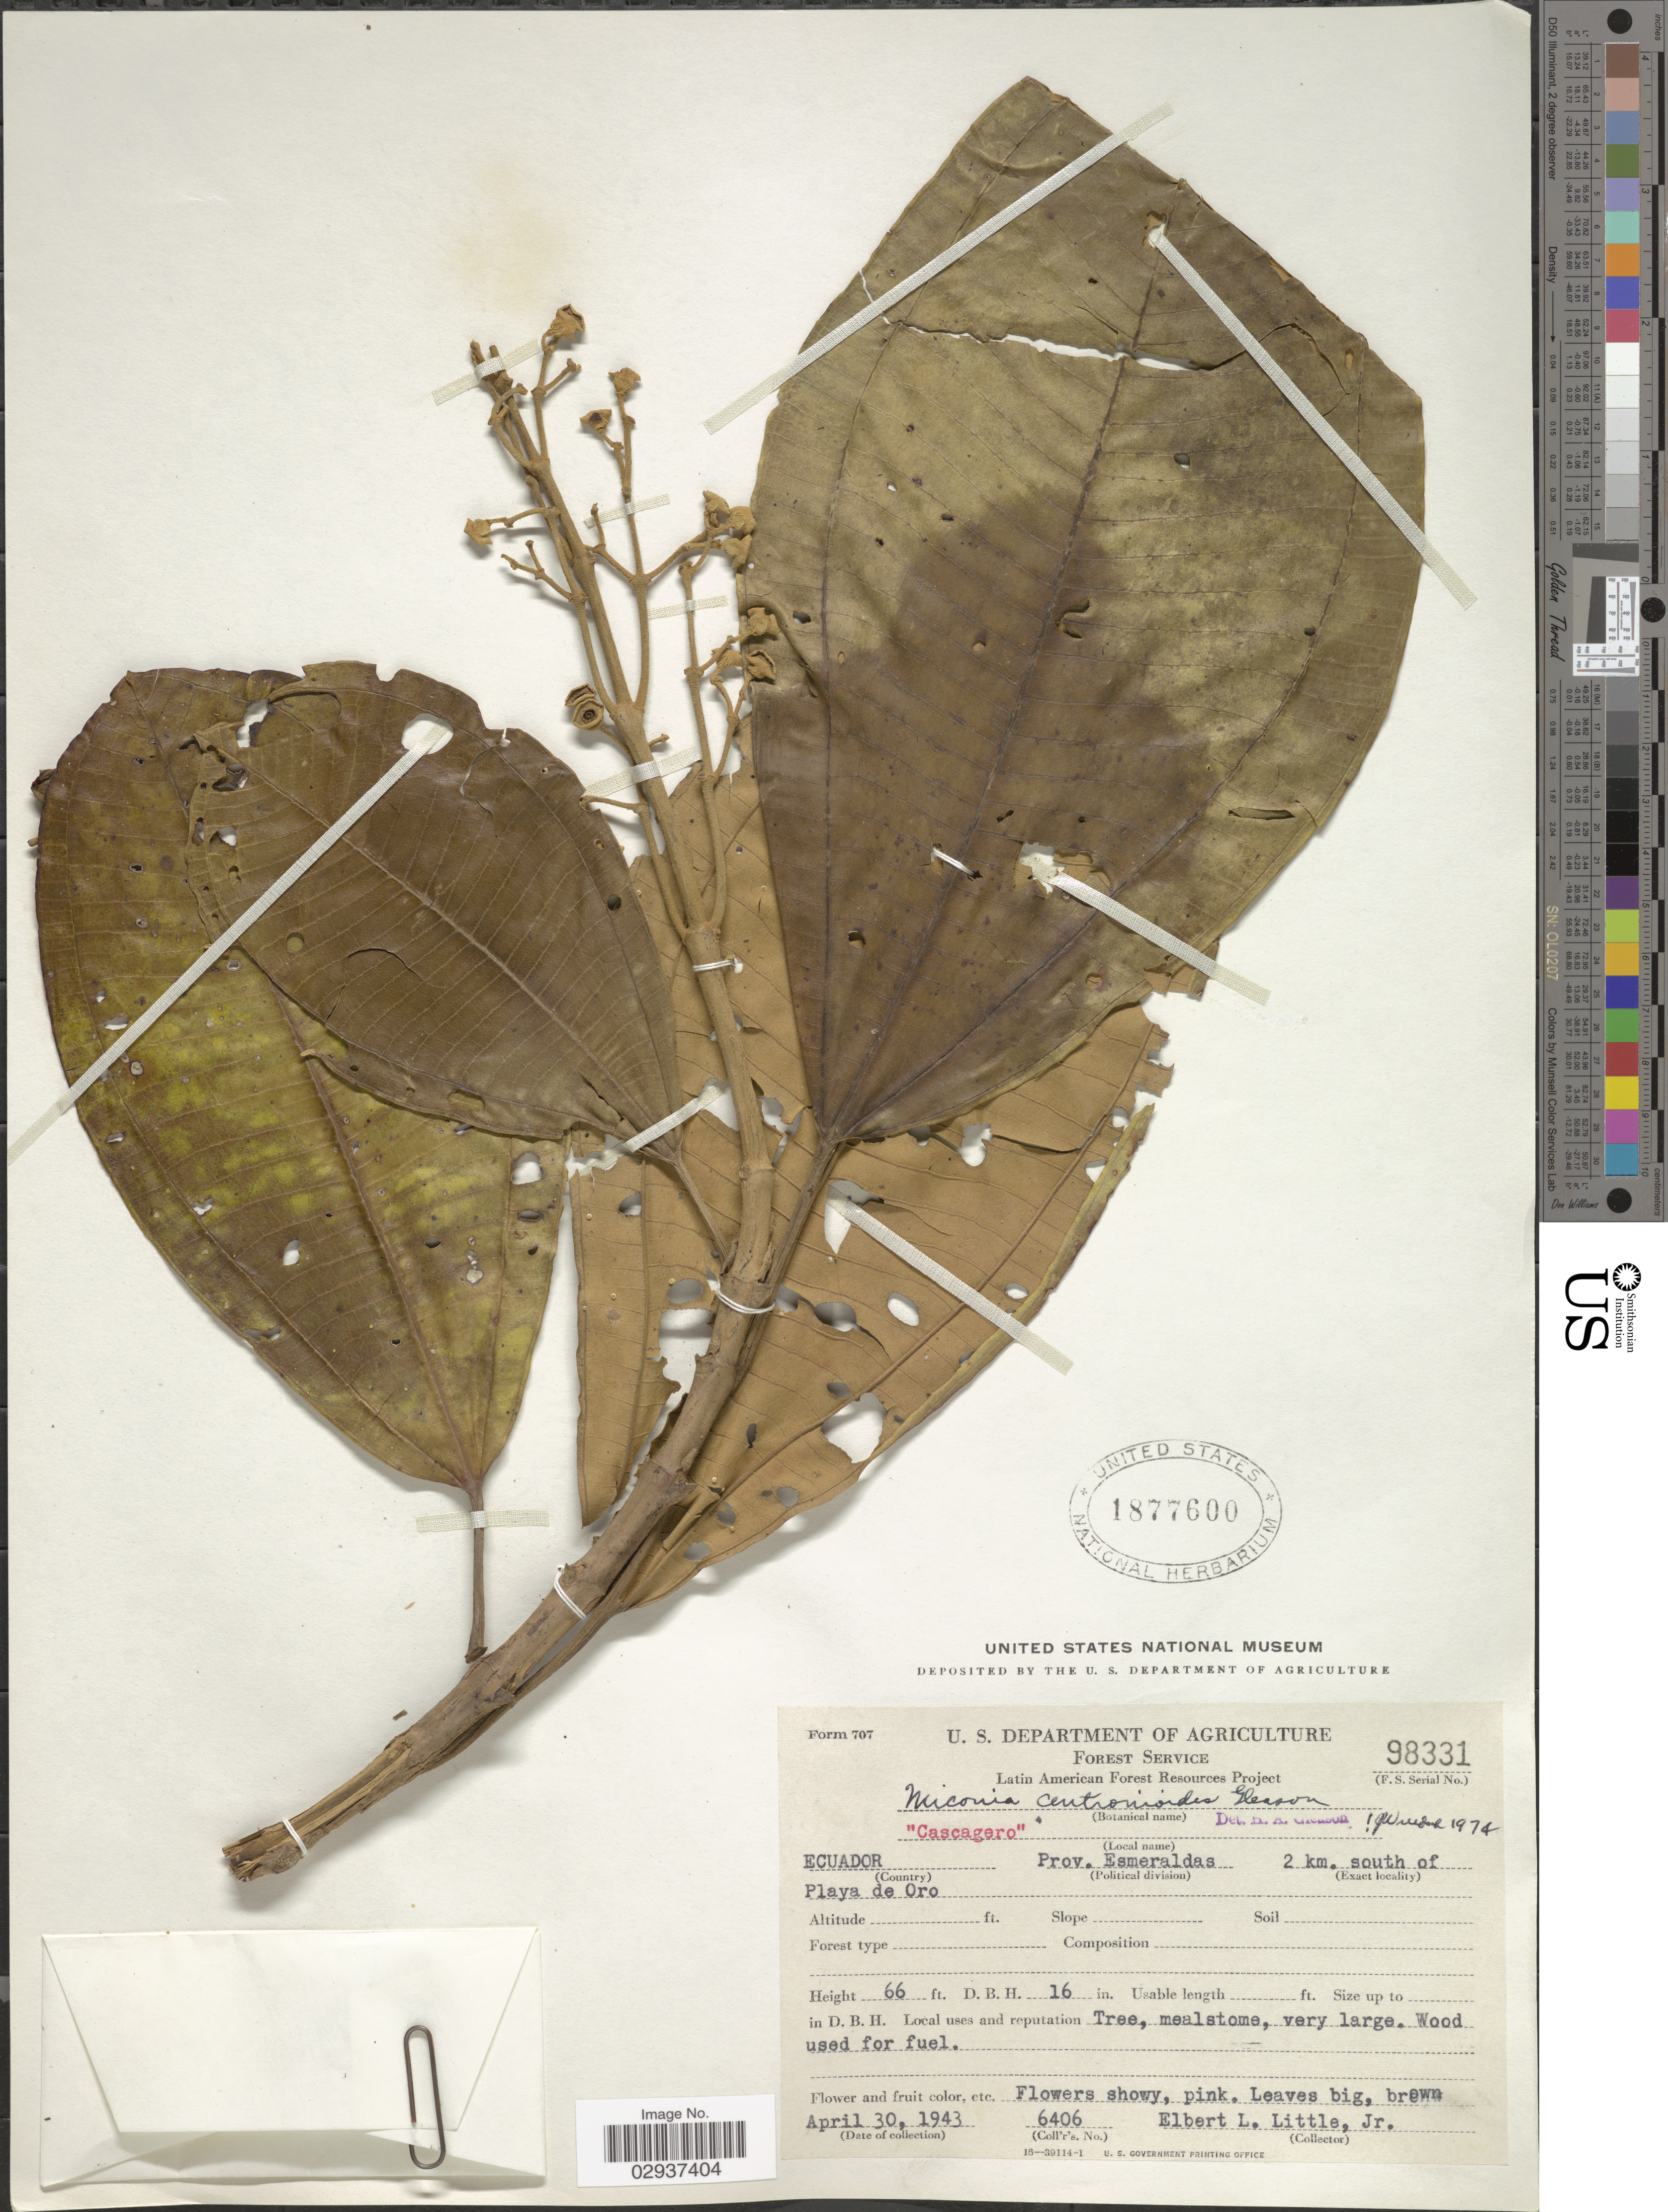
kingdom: Plantae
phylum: Tracheophyta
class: Magnoliopsida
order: Myrtales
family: Melastomataceae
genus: Miconia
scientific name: Miconia centronioides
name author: Gleason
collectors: E. L. Little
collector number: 6406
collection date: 1943-04-30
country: Ecuador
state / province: Esmeraldas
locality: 2 km. south of Playa de Oro.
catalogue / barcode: US 1877600